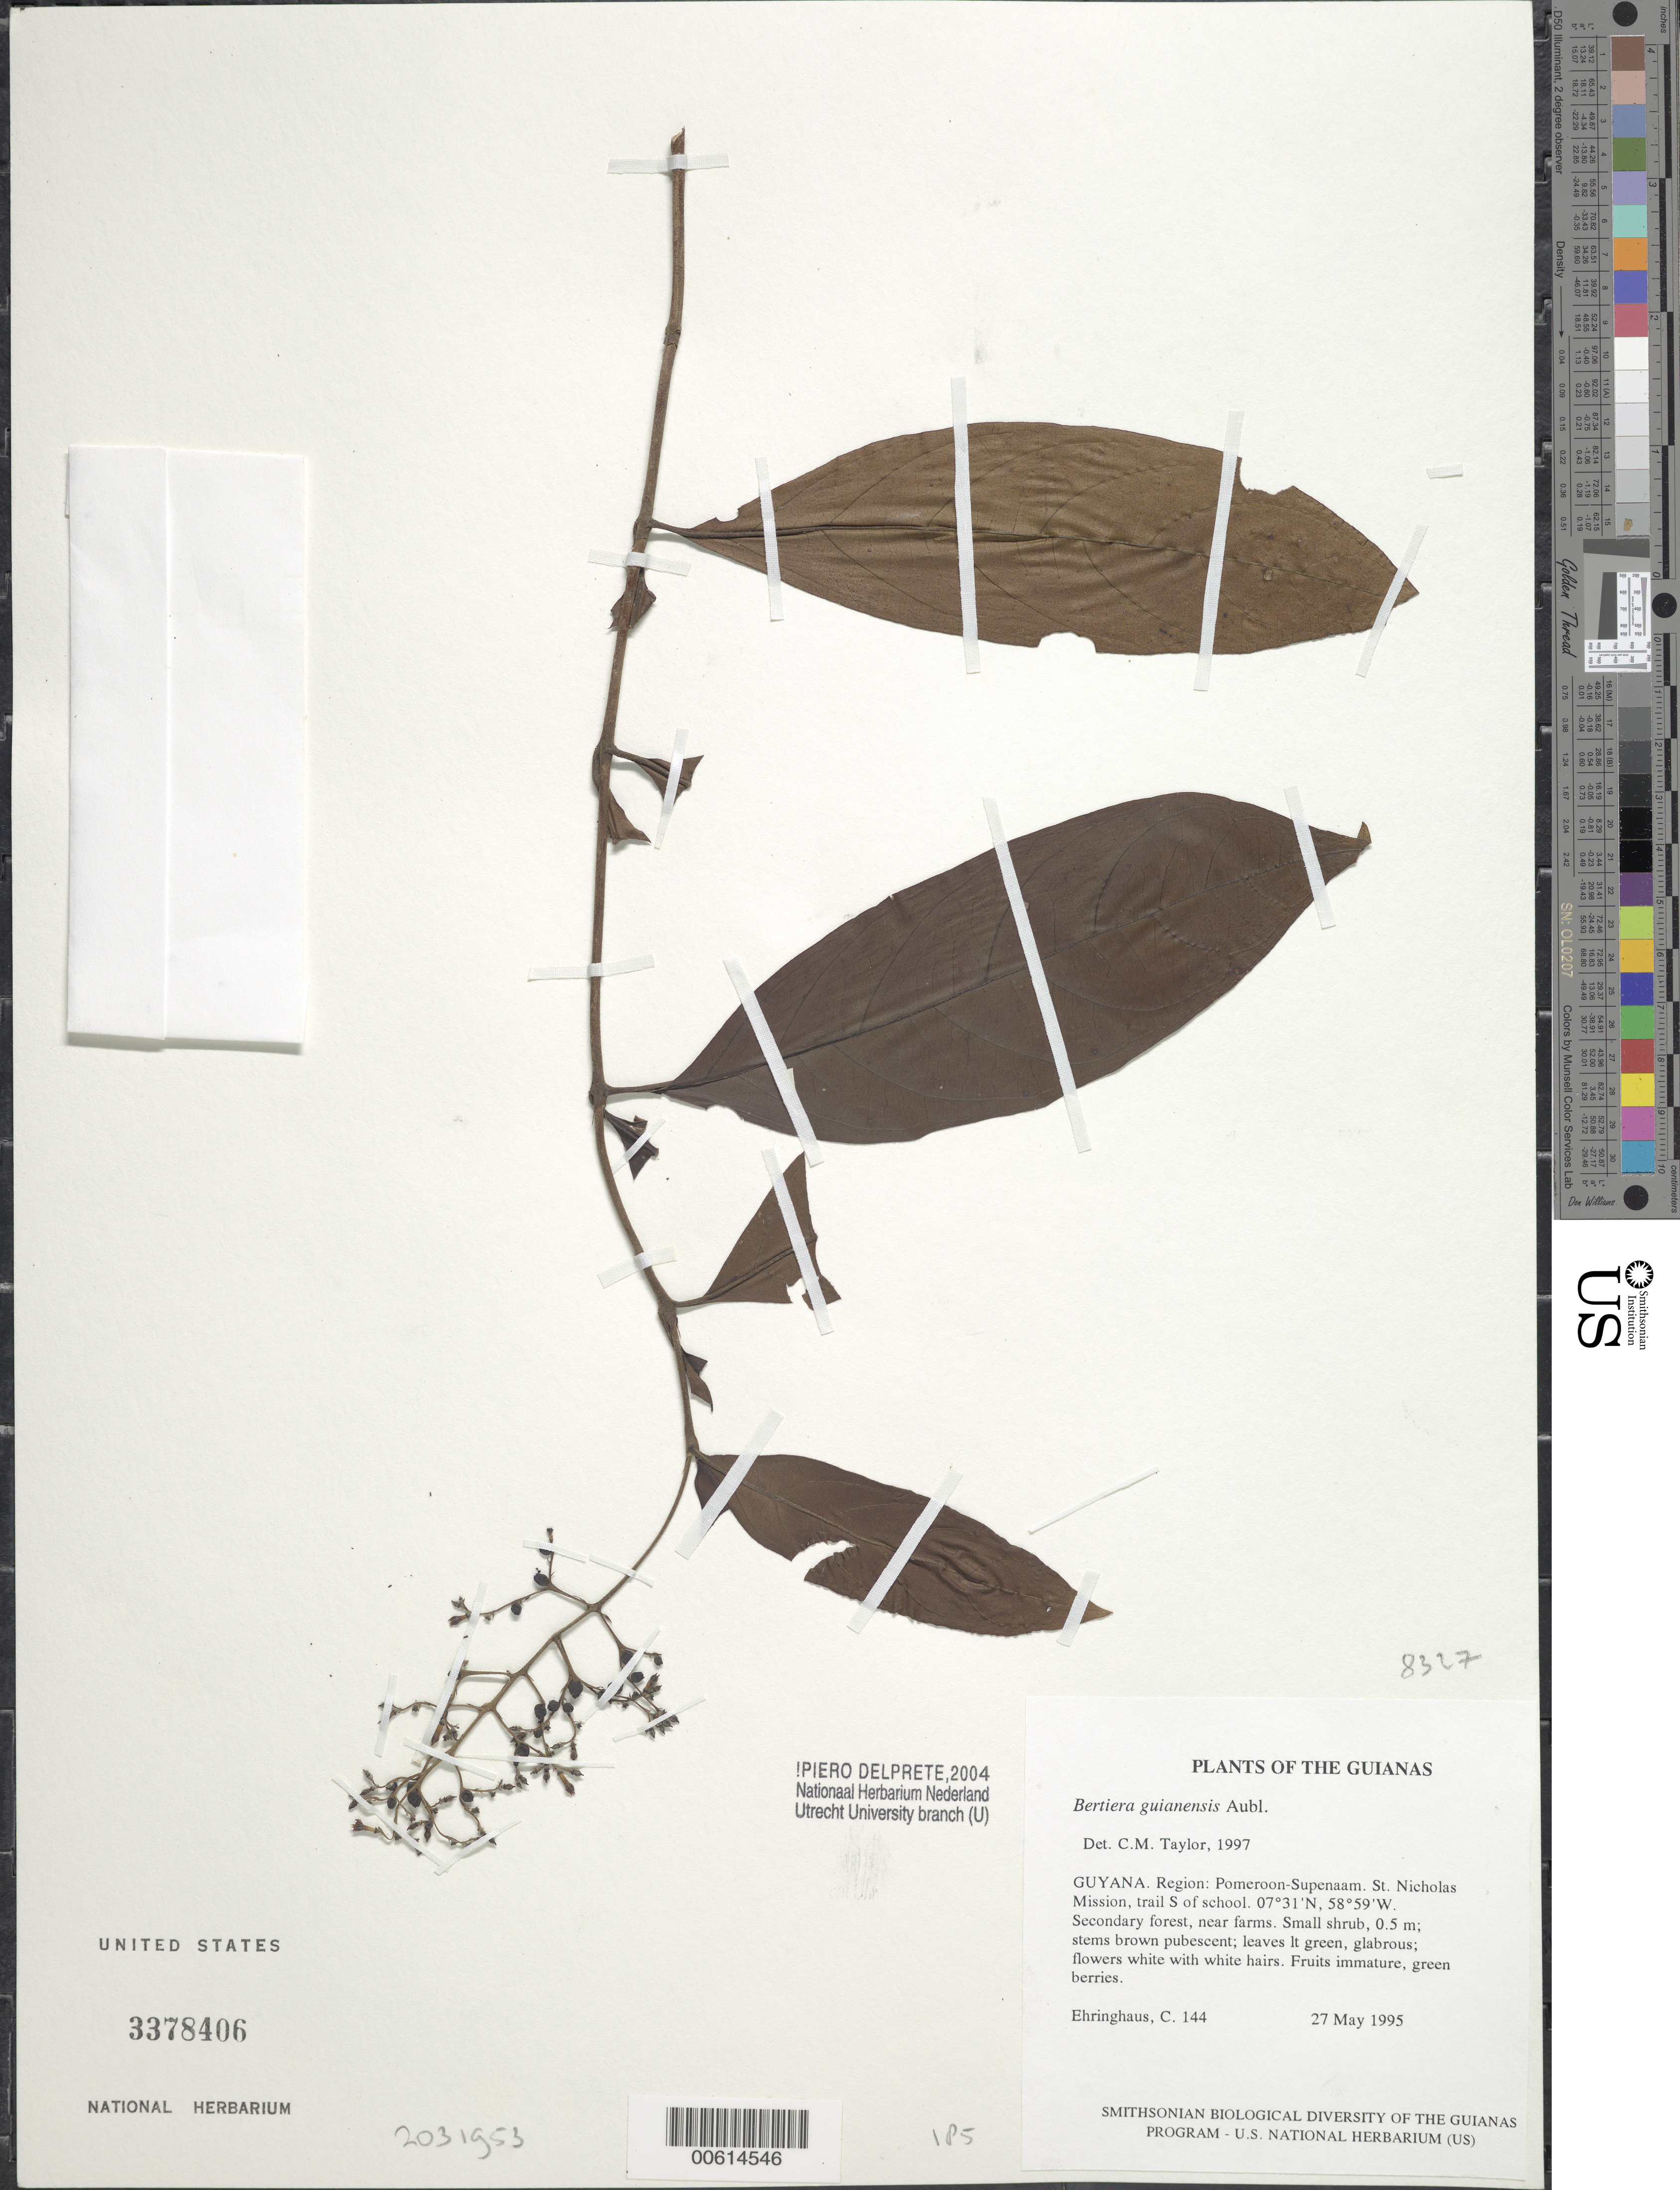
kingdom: Plantae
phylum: Tracheophyta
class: Magnoliopsida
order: Gentianales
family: Rubiaceae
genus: Bertiera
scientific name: Bertiera guianensis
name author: Aubl.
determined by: Taylor, Charlotte M.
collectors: C. Ehringhaus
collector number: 144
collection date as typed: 27 May 1995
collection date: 1995-05-27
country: Guyana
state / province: Pomeroon-Supenaam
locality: St. Nicholas Mission, trail S of school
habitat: Secondary forest, near farms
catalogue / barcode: US 3378406